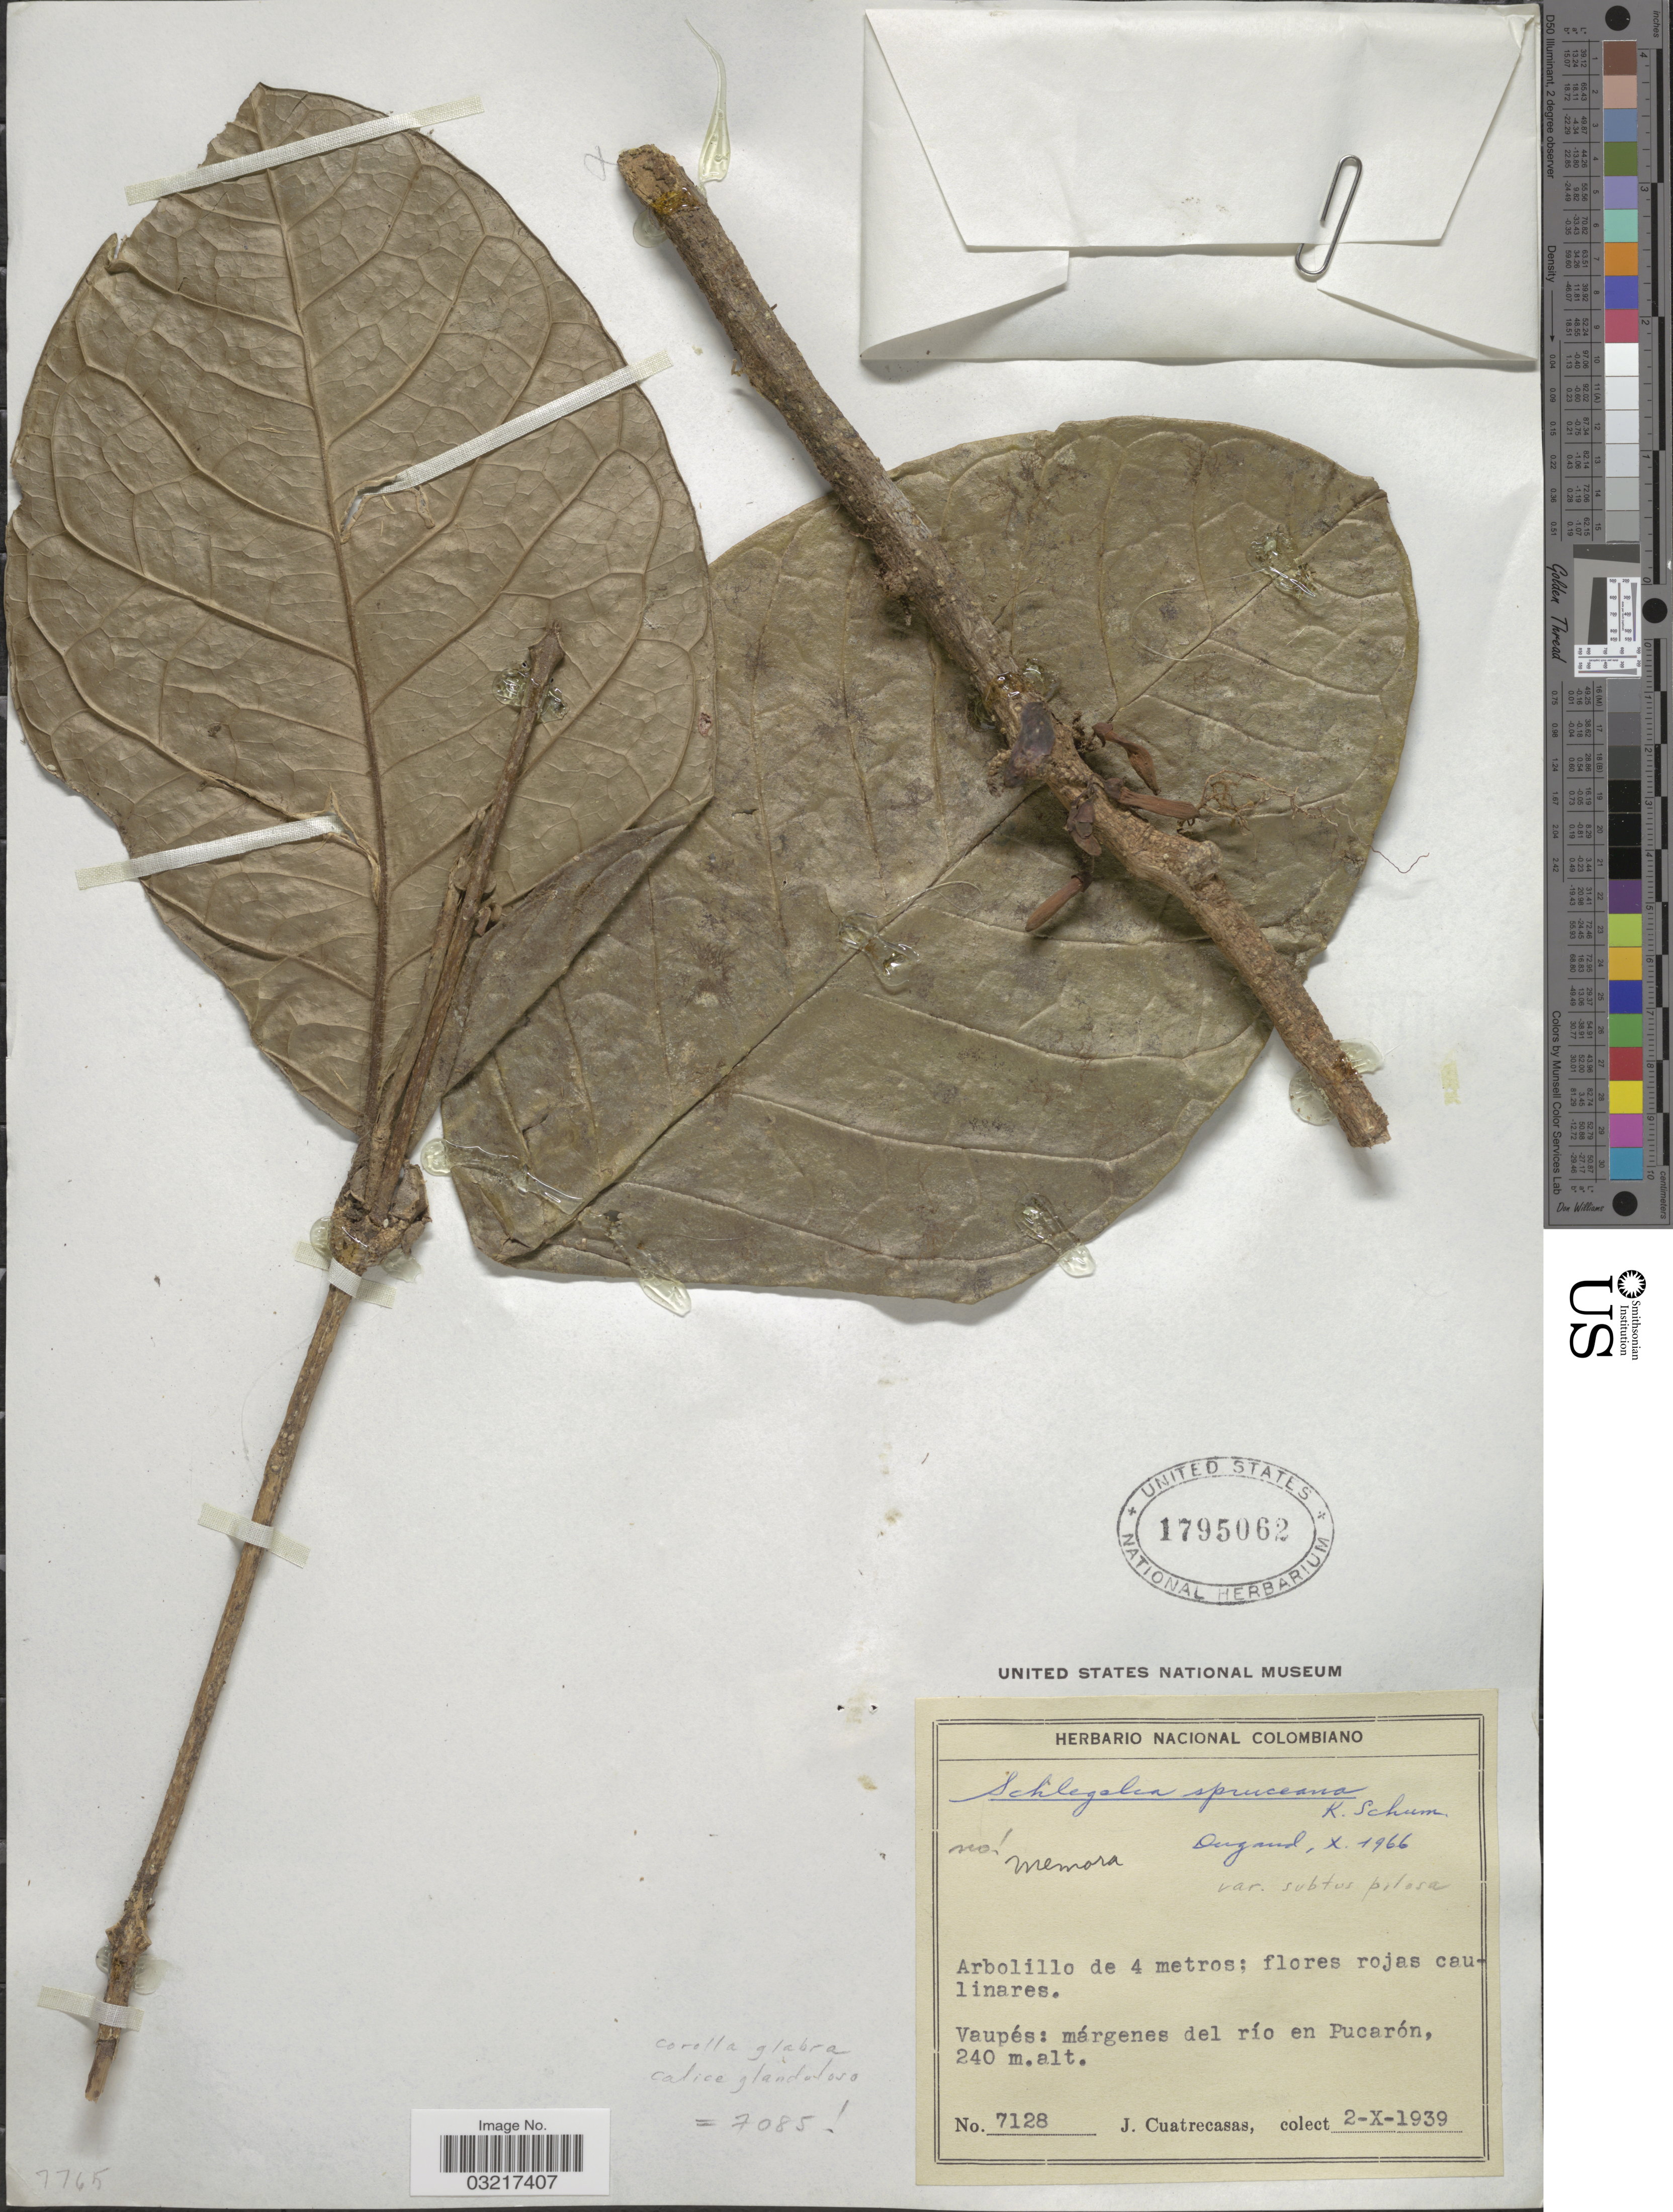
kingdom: Plantae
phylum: Tracheophyta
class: Magnoliopsida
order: Lamiales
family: Schlegeliaceae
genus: Schlegelia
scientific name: Schlegelia spruceana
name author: Bureau & K. Schum.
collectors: J. Cuatrecasas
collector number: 7128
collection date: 1939-10-02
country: Colombia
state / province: Vaupés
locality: Márgenes del río en Pucarón.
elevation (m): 240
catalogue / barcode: US 1795062